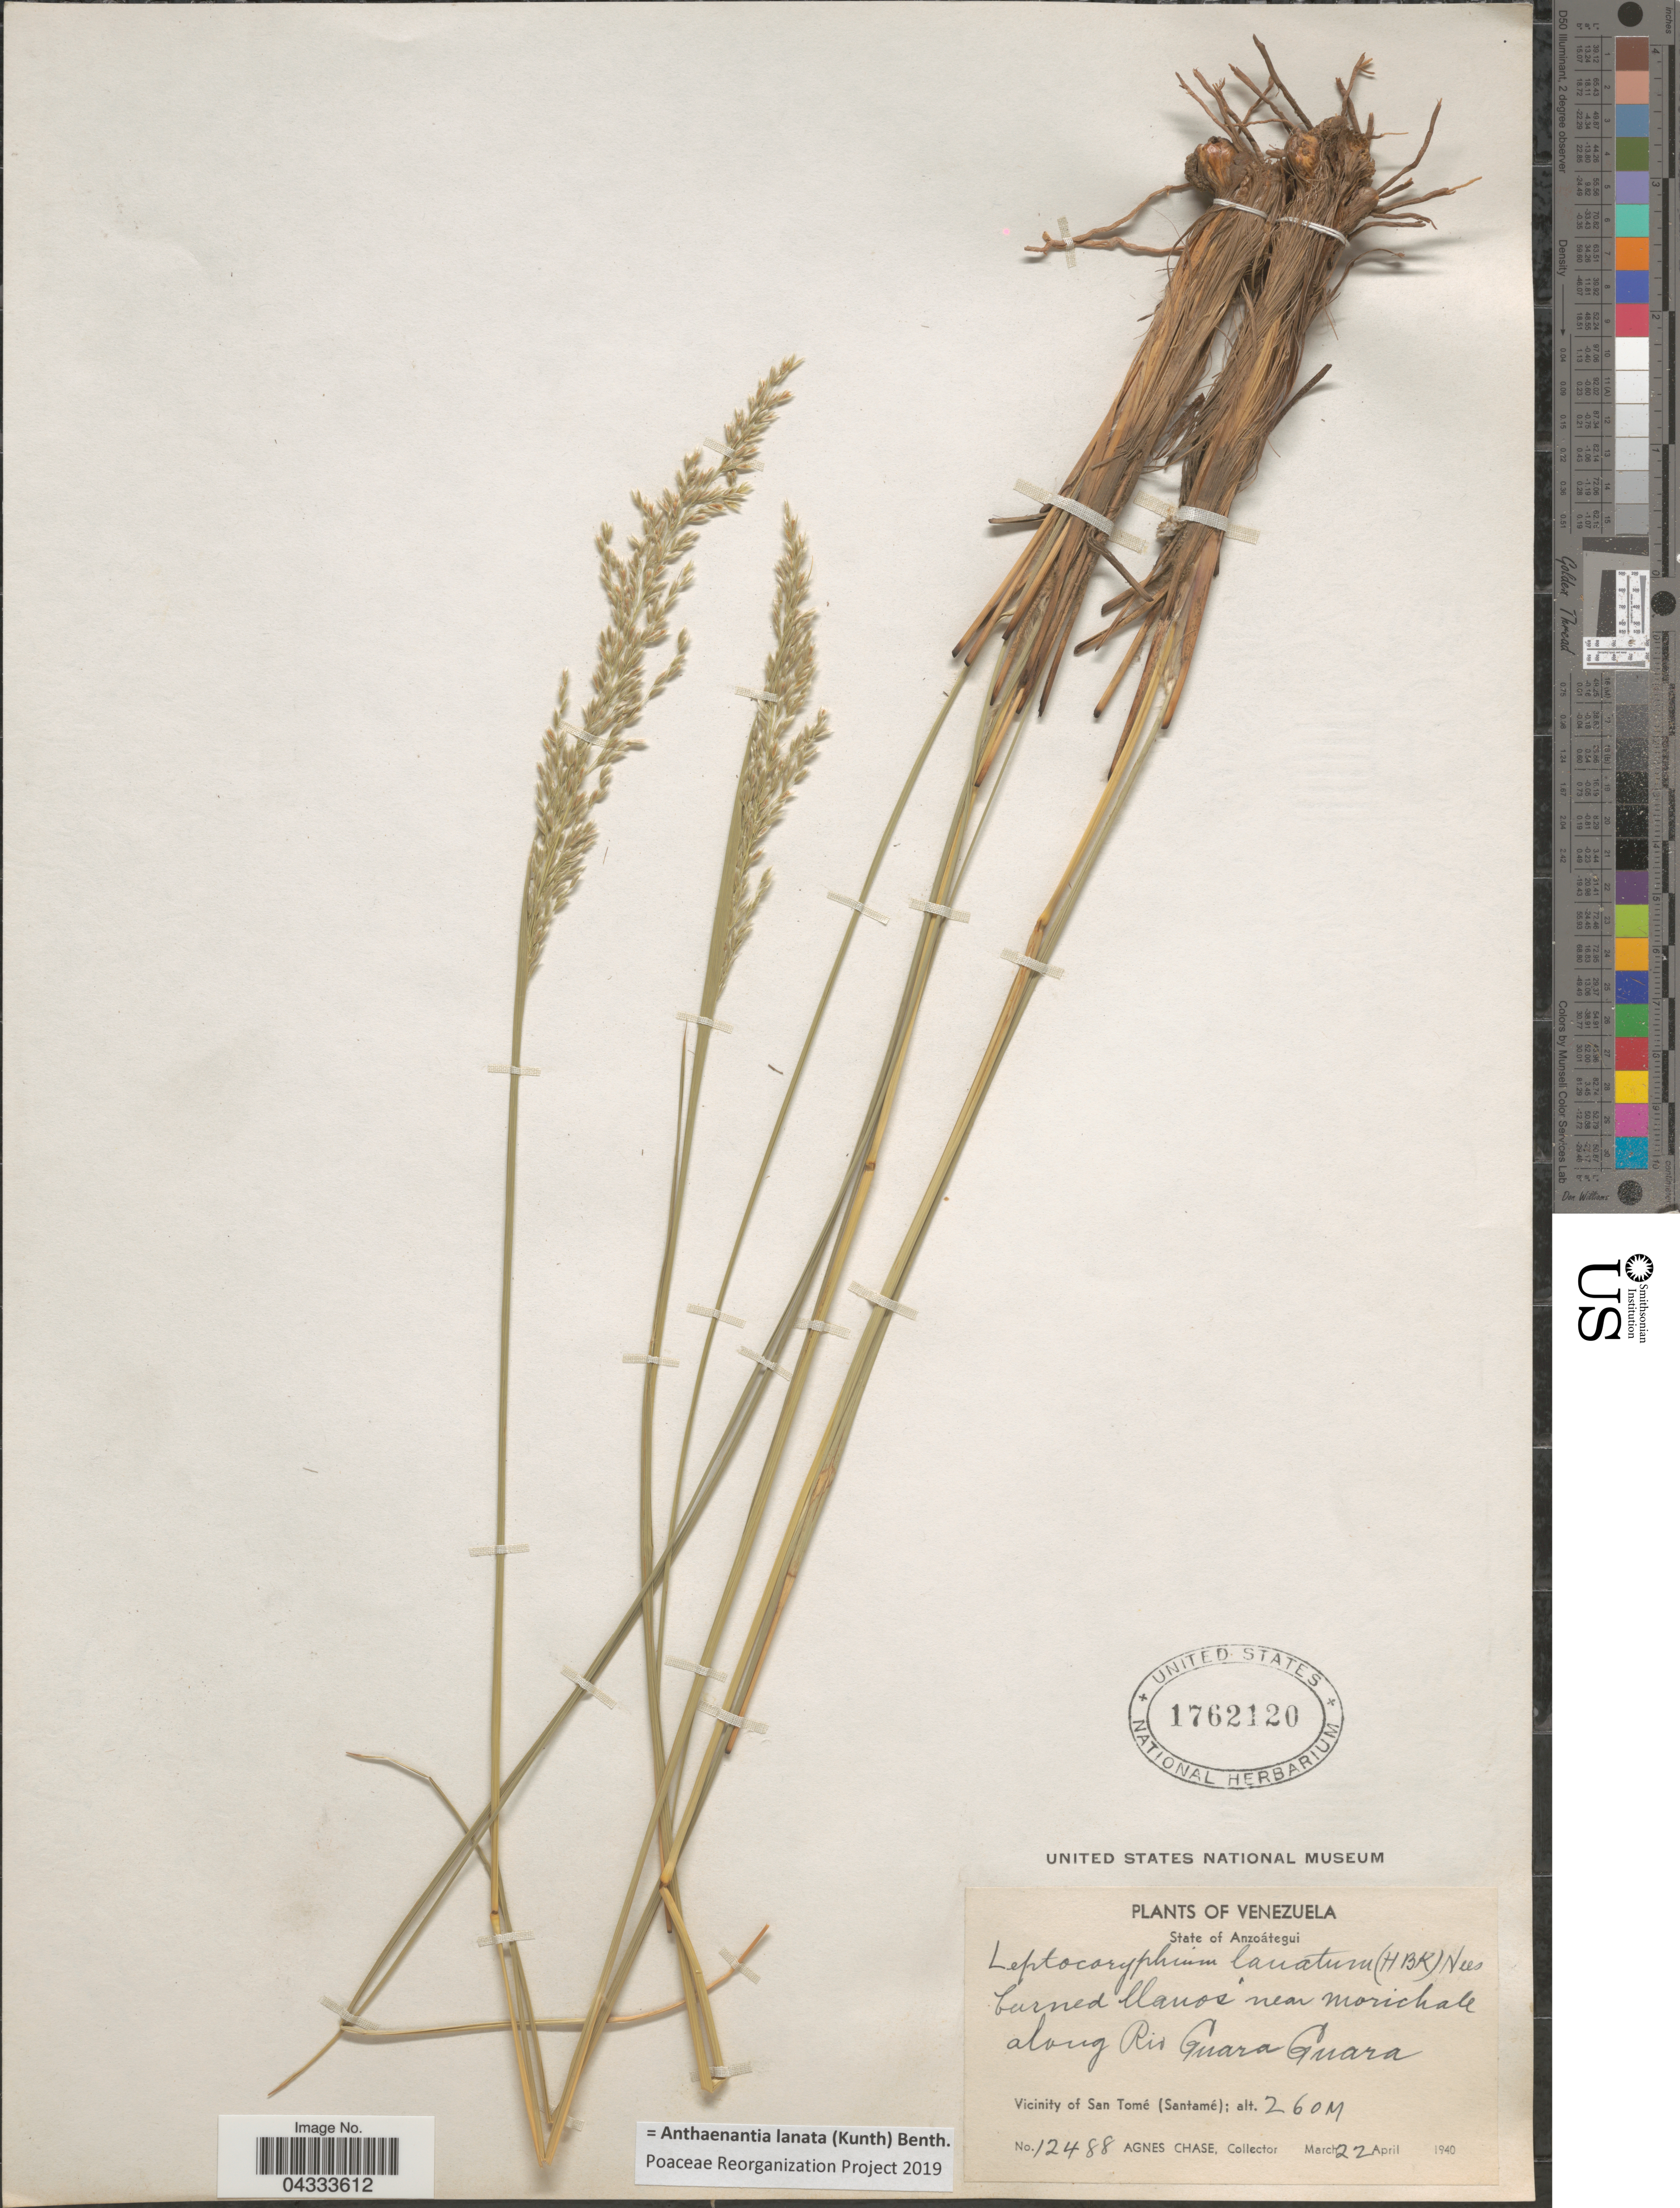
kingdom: Plantae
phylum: Tracheophyta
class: Liliopsida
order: Poales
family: Poaceae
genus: Anthaenantia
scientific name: Anthaenantia lanata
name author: (Kunth) Benth.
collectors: A. Chase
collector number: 12488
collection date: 1940-03-22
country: Venezuela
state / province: Anzoategui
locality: Burned llanos near morichale along Rio Guara Guara. Vicinity of San Tomé (Santamé).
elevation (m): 260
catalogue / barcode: US 1762120